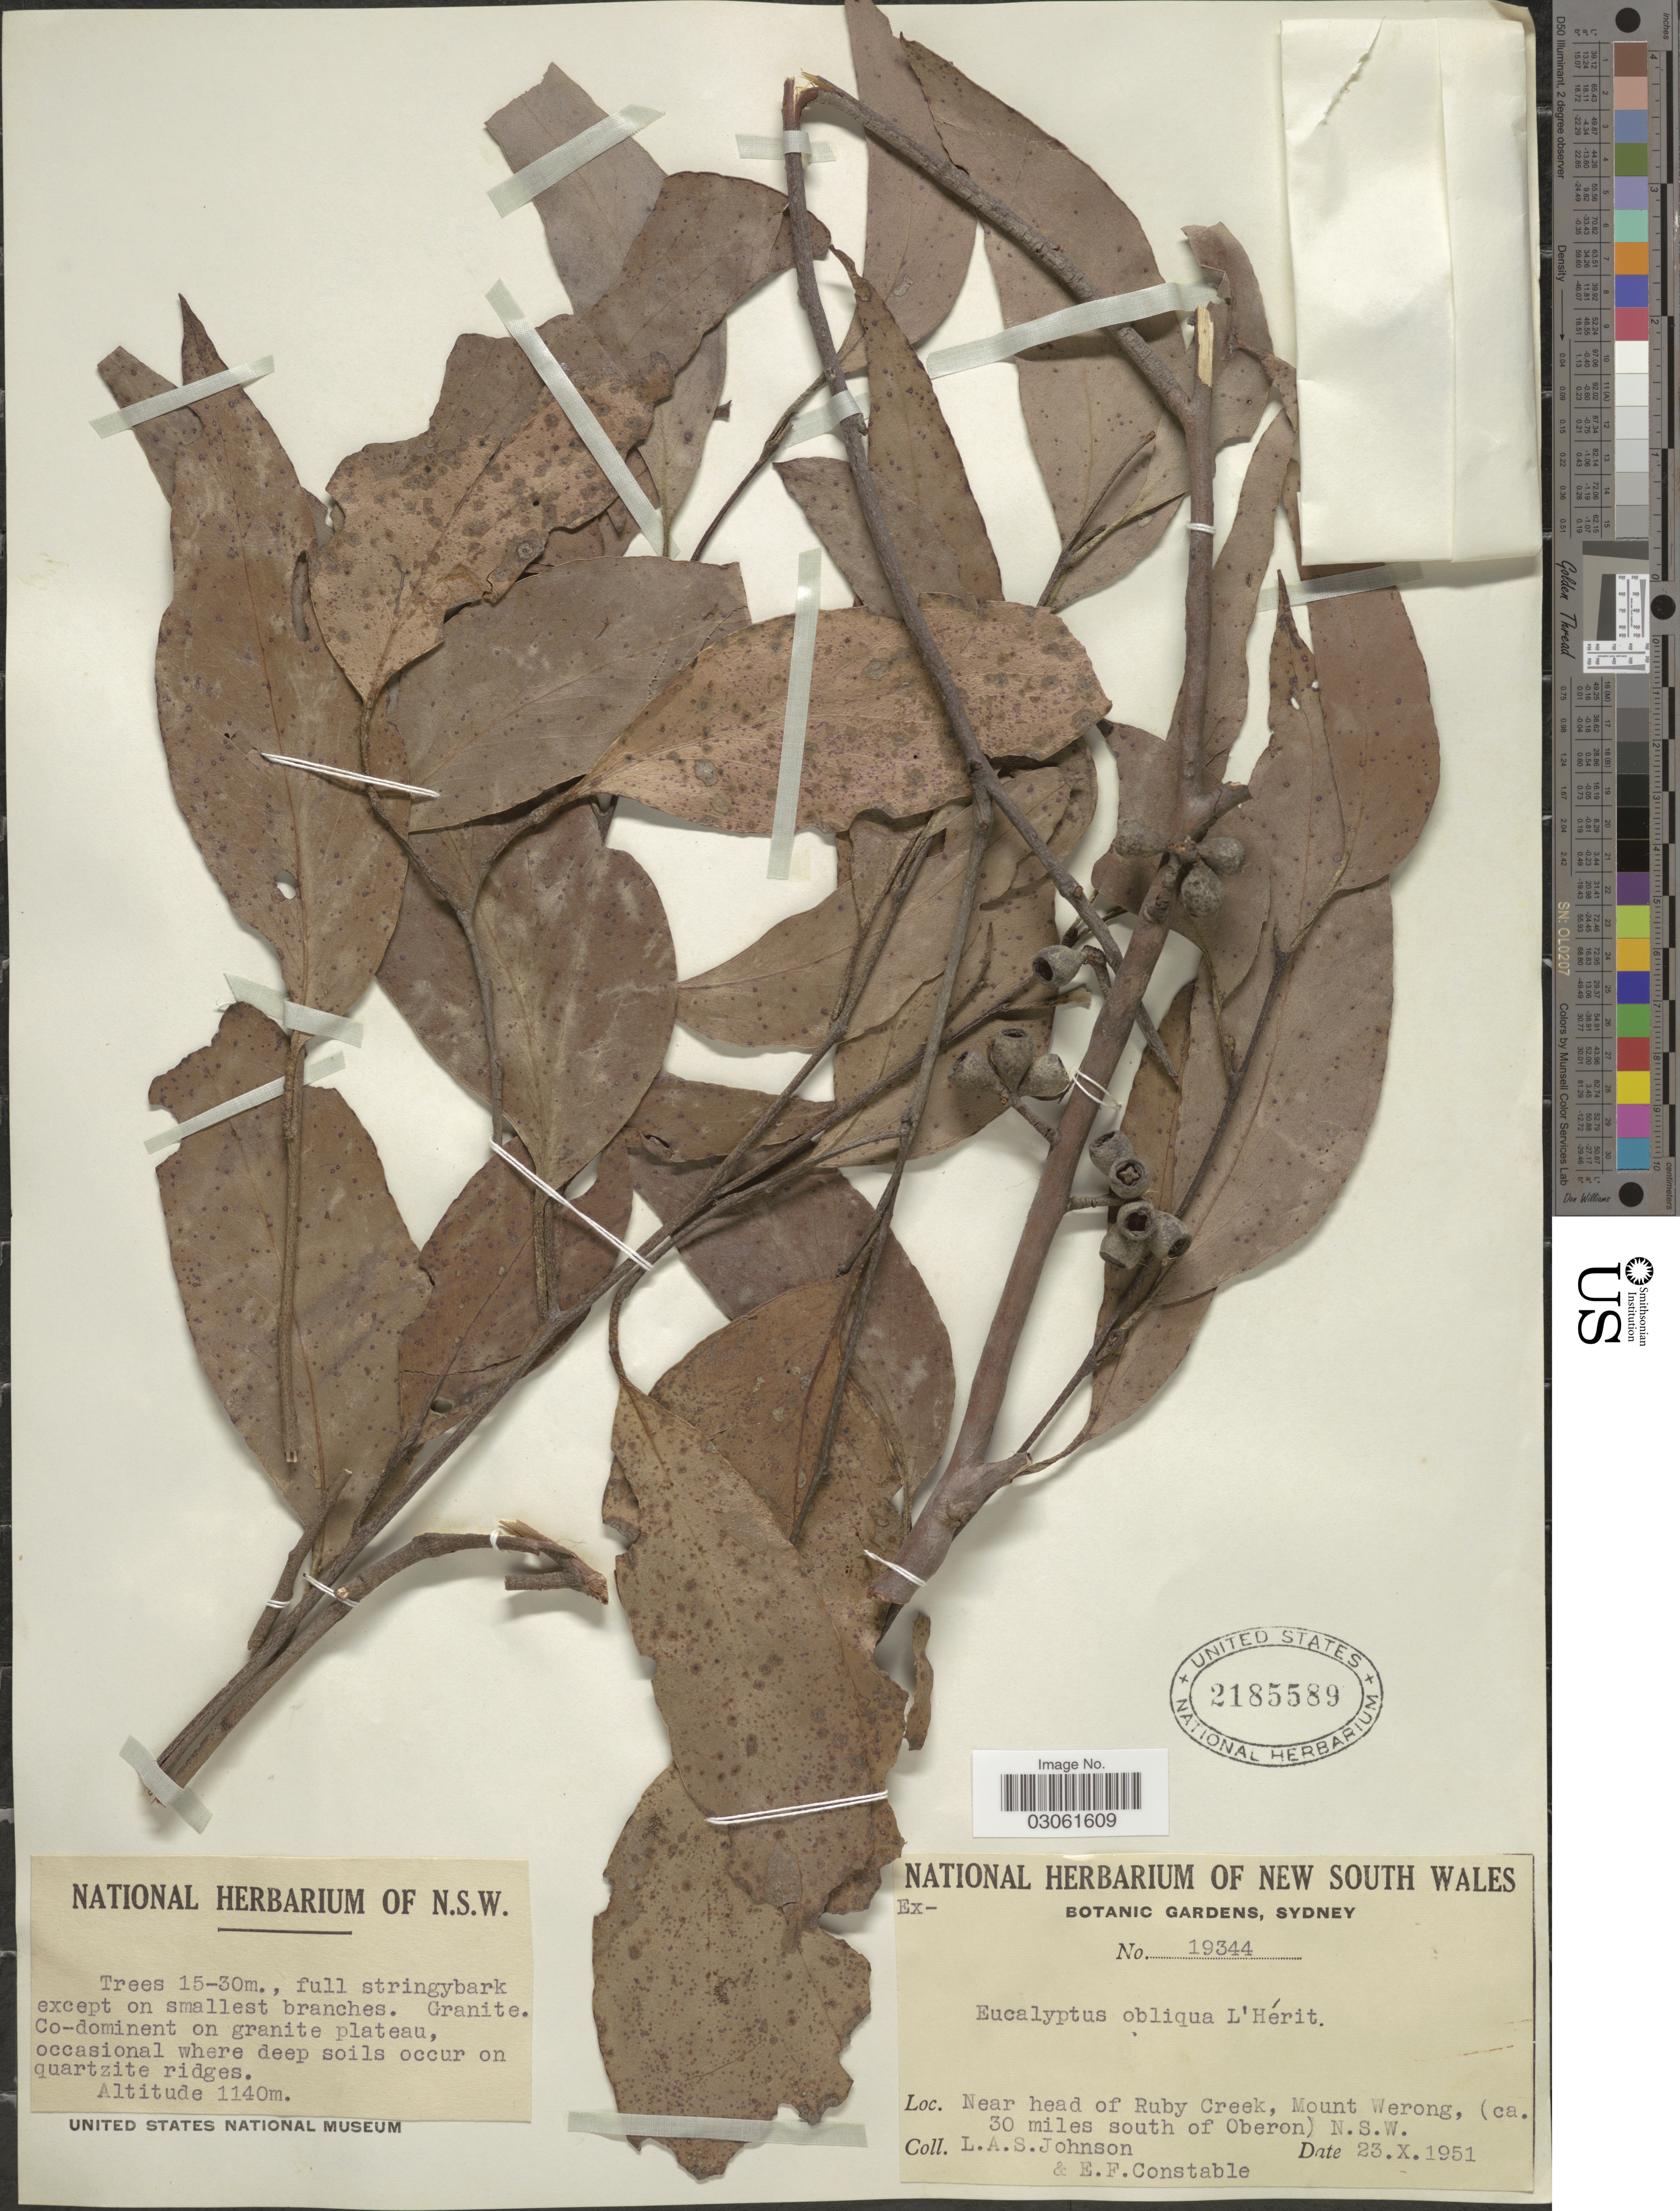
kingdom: Plantae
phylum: Tracheophyta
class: Magnoliopsida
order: Myrtales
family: Myrtaceae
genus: Eucalyptus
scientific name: Eucalyptus obliqua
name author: L'Hér.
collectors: L. A. S. Johnson & E. F. Constable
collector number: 19344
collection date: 1951-10-23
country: Australia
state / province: New South Wales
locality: Near head of Ruby Creek, Mount Werong, (ca. 30 miles south of Oberon).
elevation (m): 1140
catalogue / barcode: US 2185589